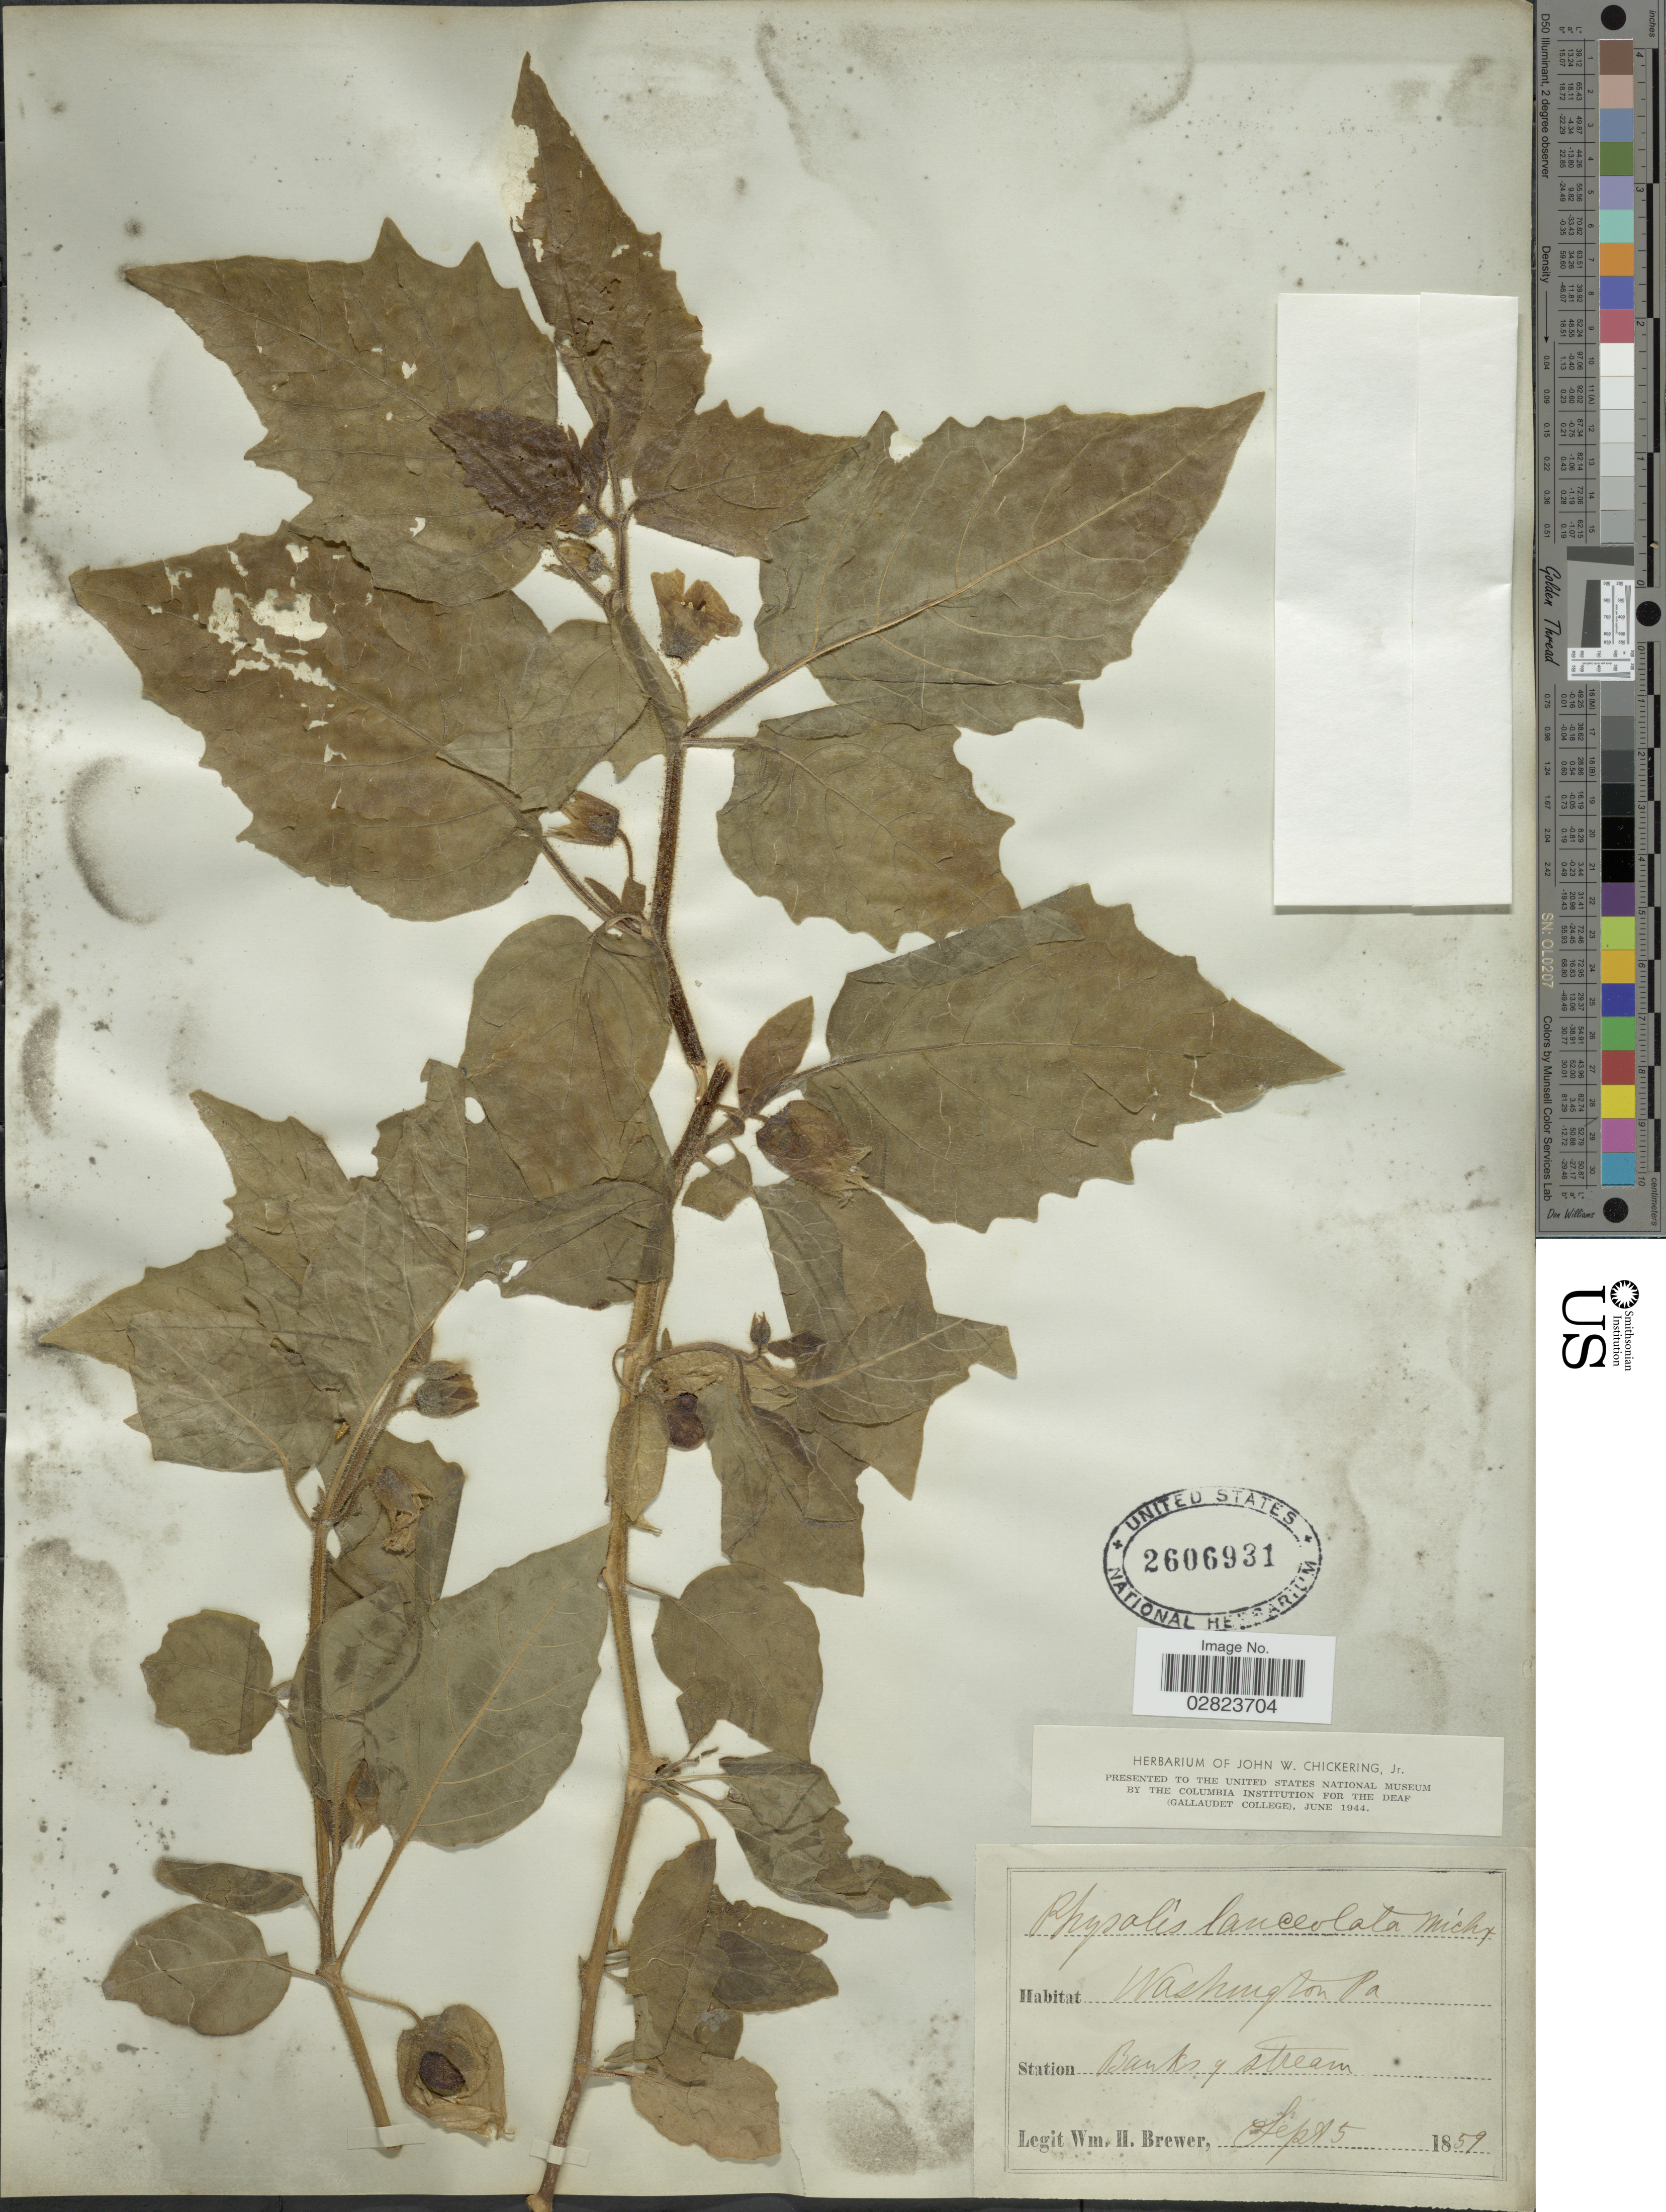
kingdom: Plantae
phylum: Tracheophyta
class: Magnoliopsida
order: Solanales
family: Solanaceae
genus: Physalis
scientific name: Physalis lanceolata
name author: Michx.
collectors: W. H. Brewer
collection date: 1859-09-05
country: United States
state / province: Pennsylvania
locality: Washington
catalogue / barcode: US 2606931